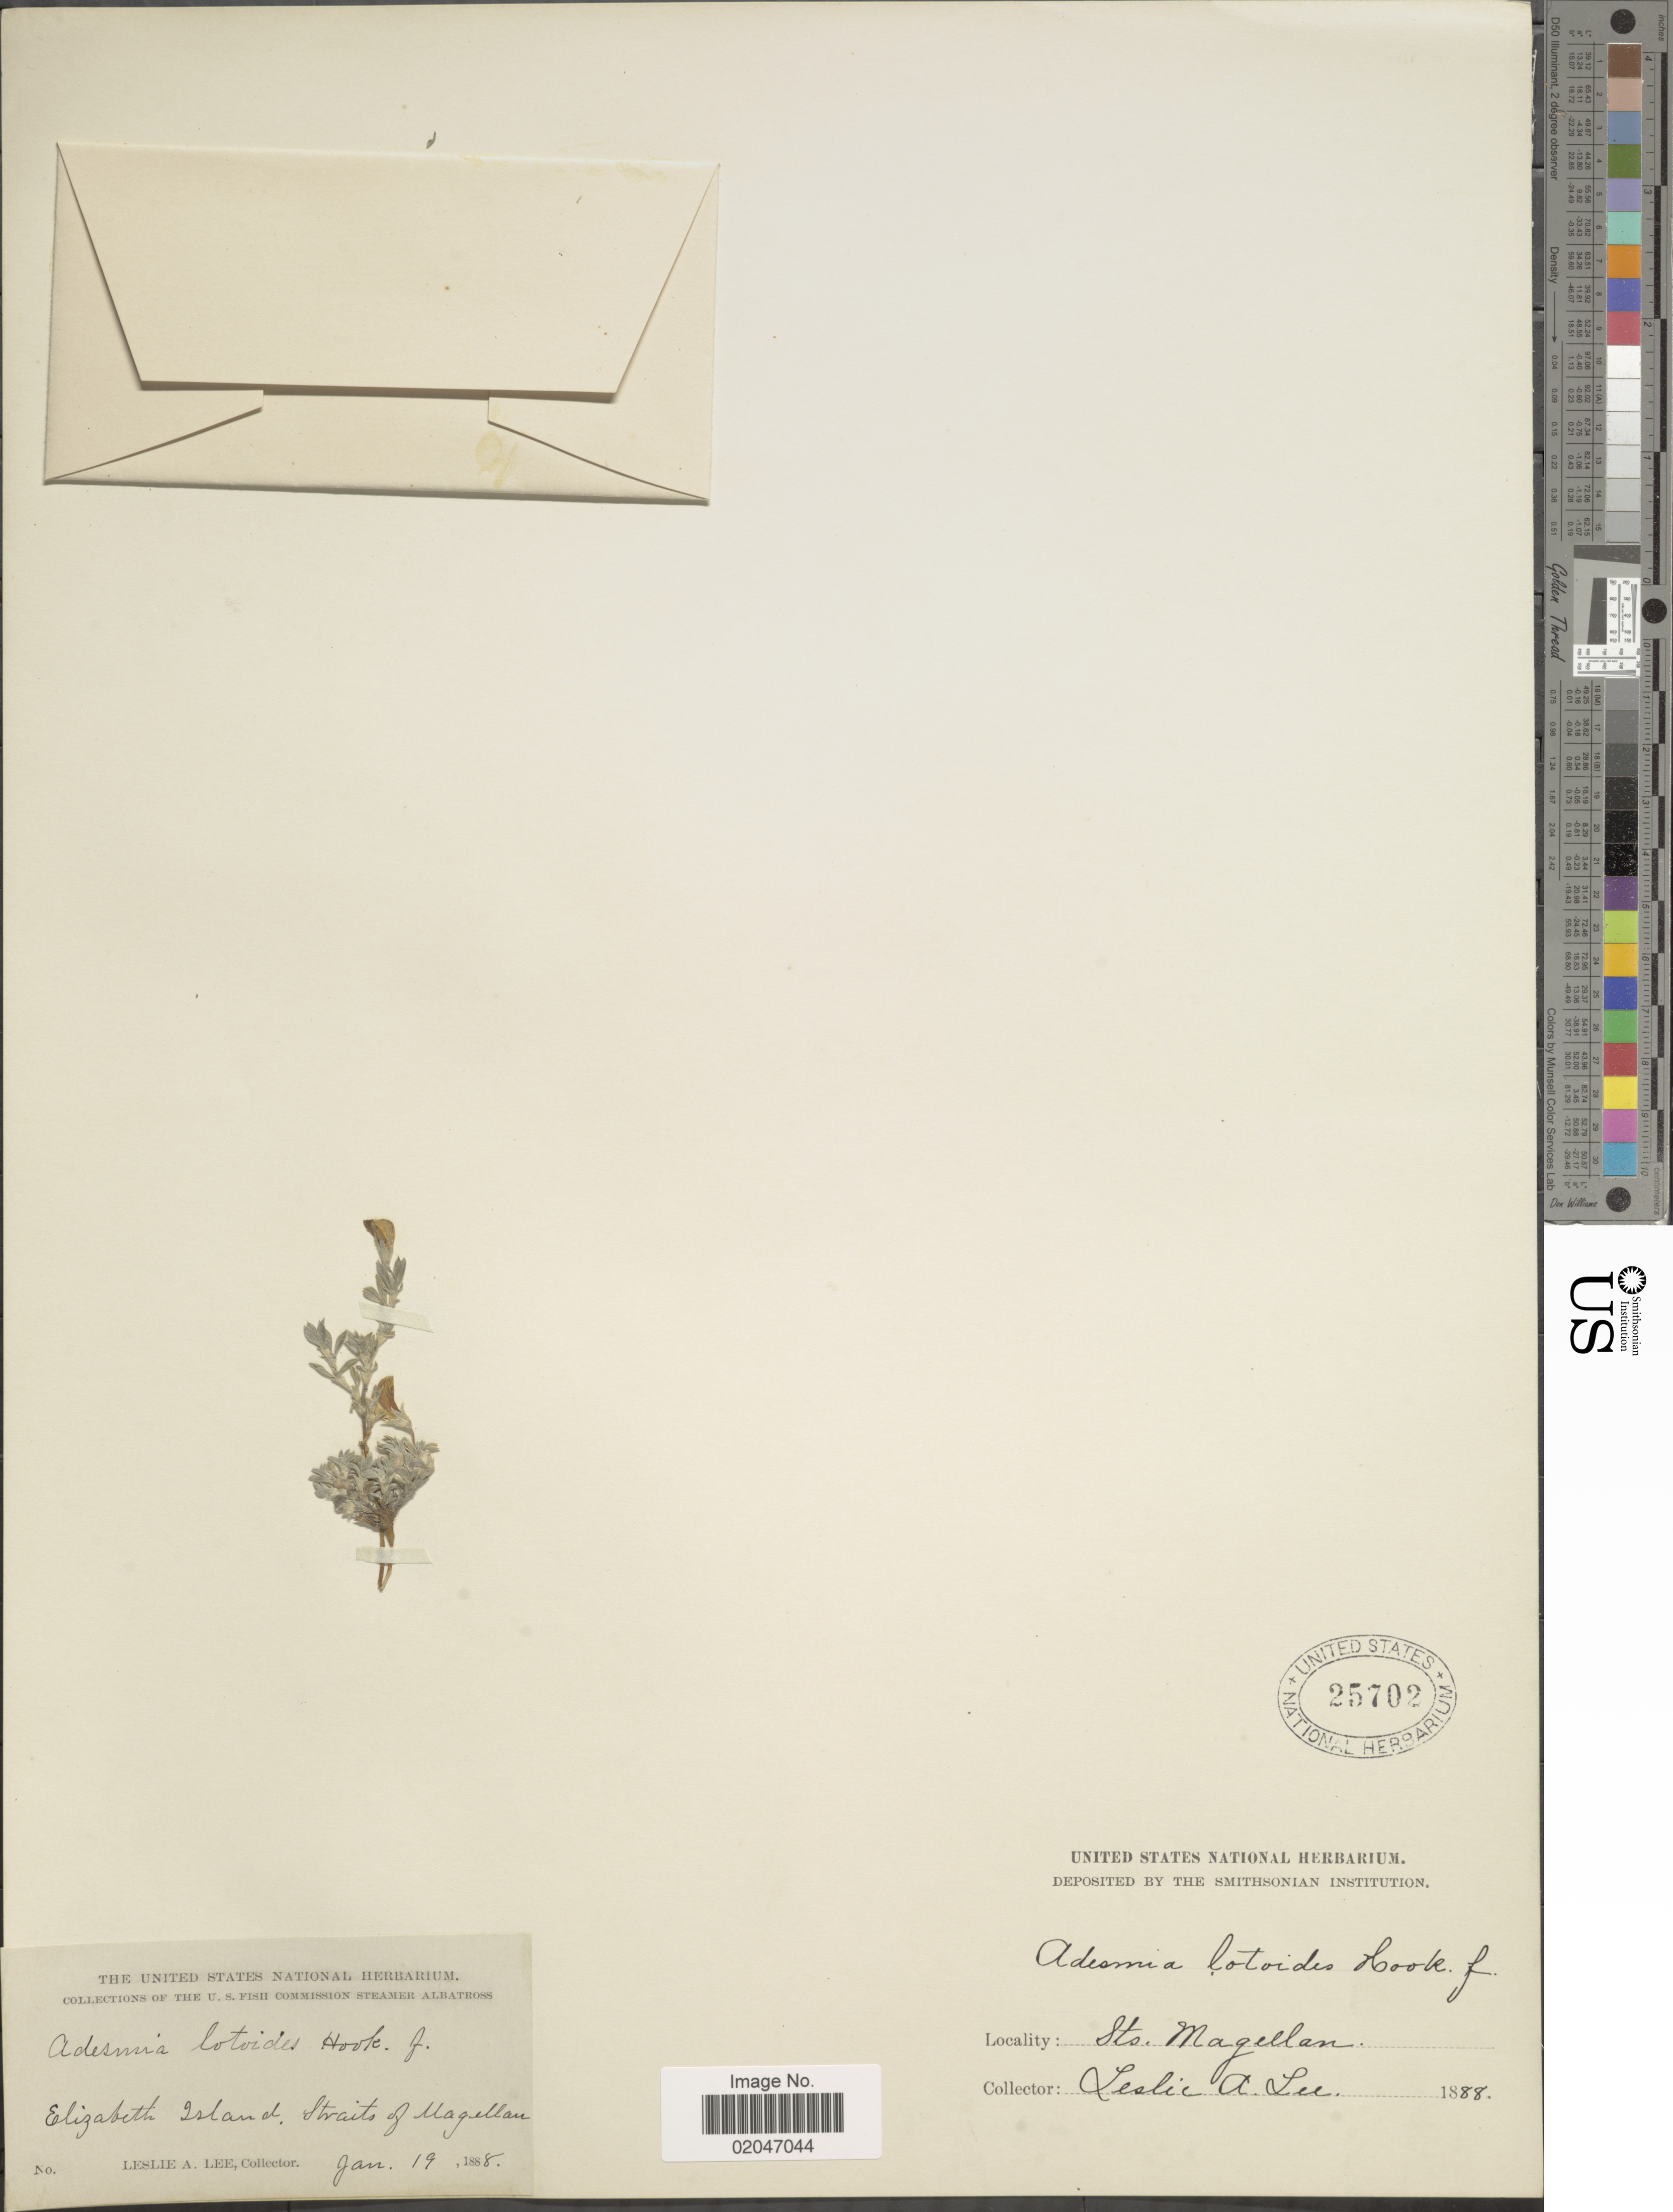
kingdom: Plantae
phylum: Tracheophyta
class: Magnoliopsida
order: Fabales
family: Fabaceae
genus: Adesmia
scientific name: Adesmia lotoides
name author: Hook. f.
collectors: L. Lee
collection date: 1888-01-19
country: Chile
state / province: Magallanes y de la Antártica Chilena (XII)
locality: Elizabeth Island, Straits of Magellan.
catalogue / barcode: US 25702